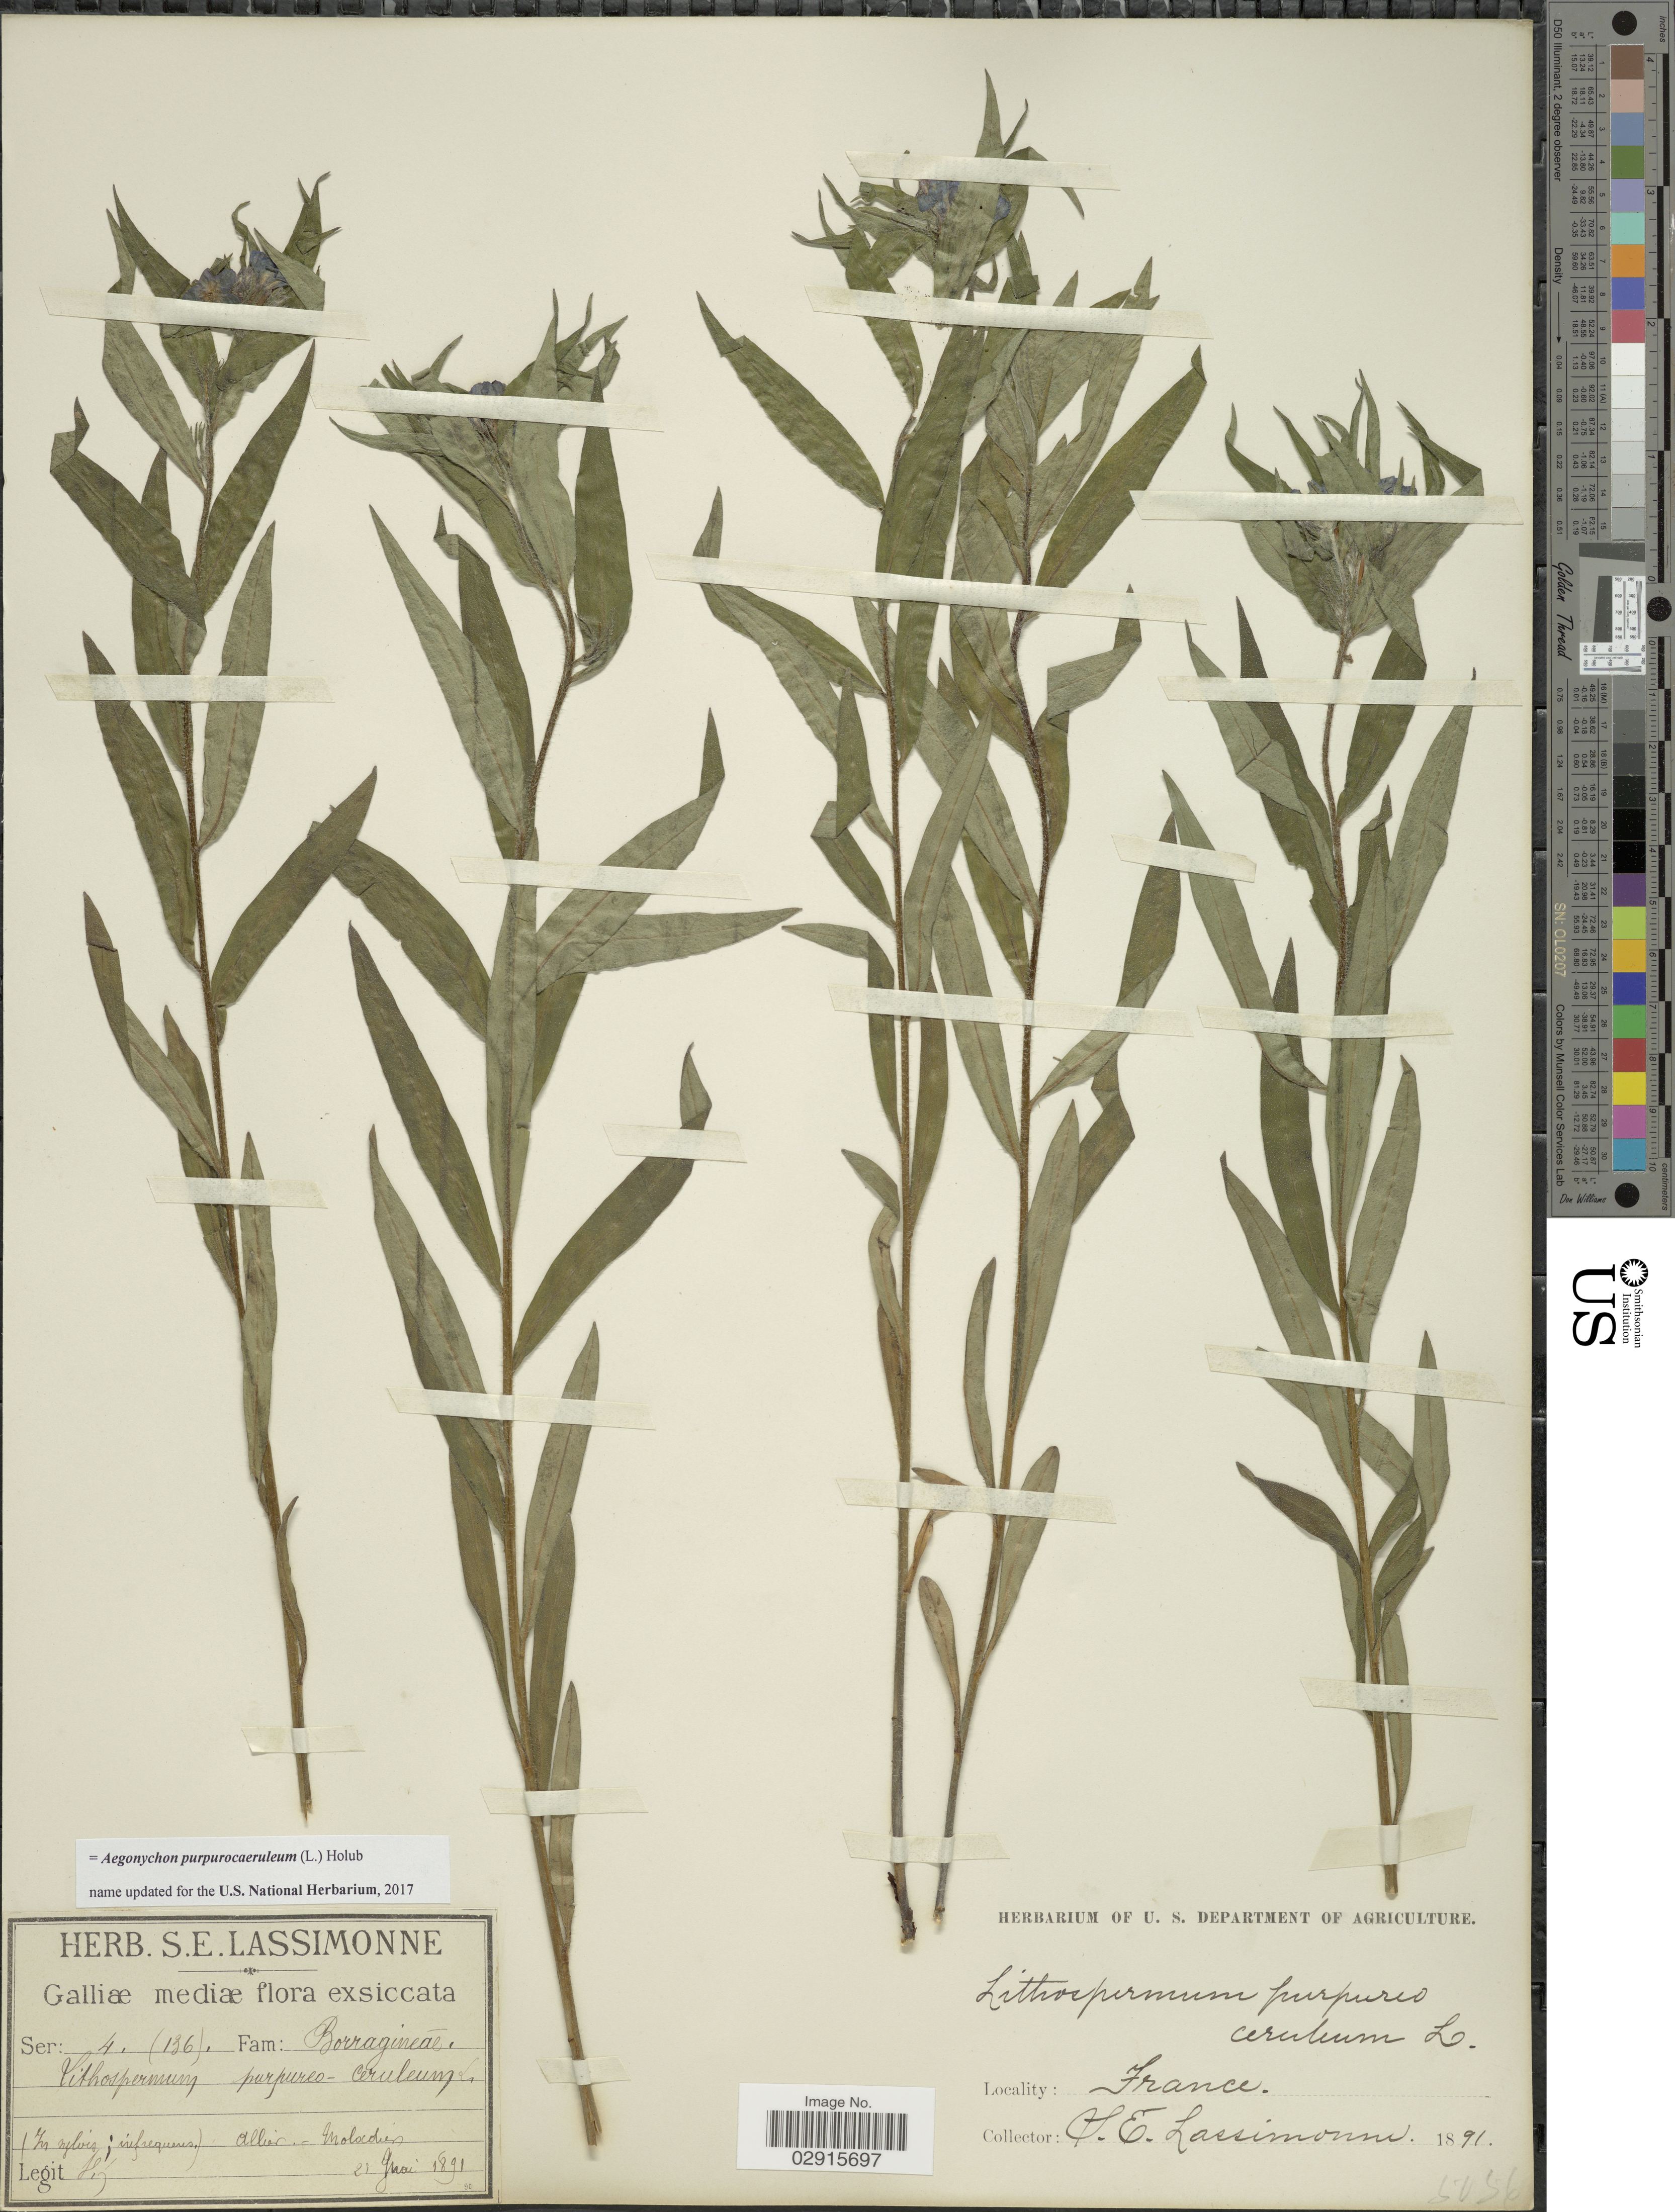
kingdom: Plantae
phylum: Tracheophyta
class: Magnoliopsida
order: Boraginales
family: Boraginaceae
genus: Aegonychon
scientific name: Aegonychon purpurocaeruleum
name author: (L.) Holub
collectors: S. Lassimonne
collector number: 4 (136)?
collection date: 1891-05-21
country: France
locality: Galliæ mediæ. Allier. - Moladier.